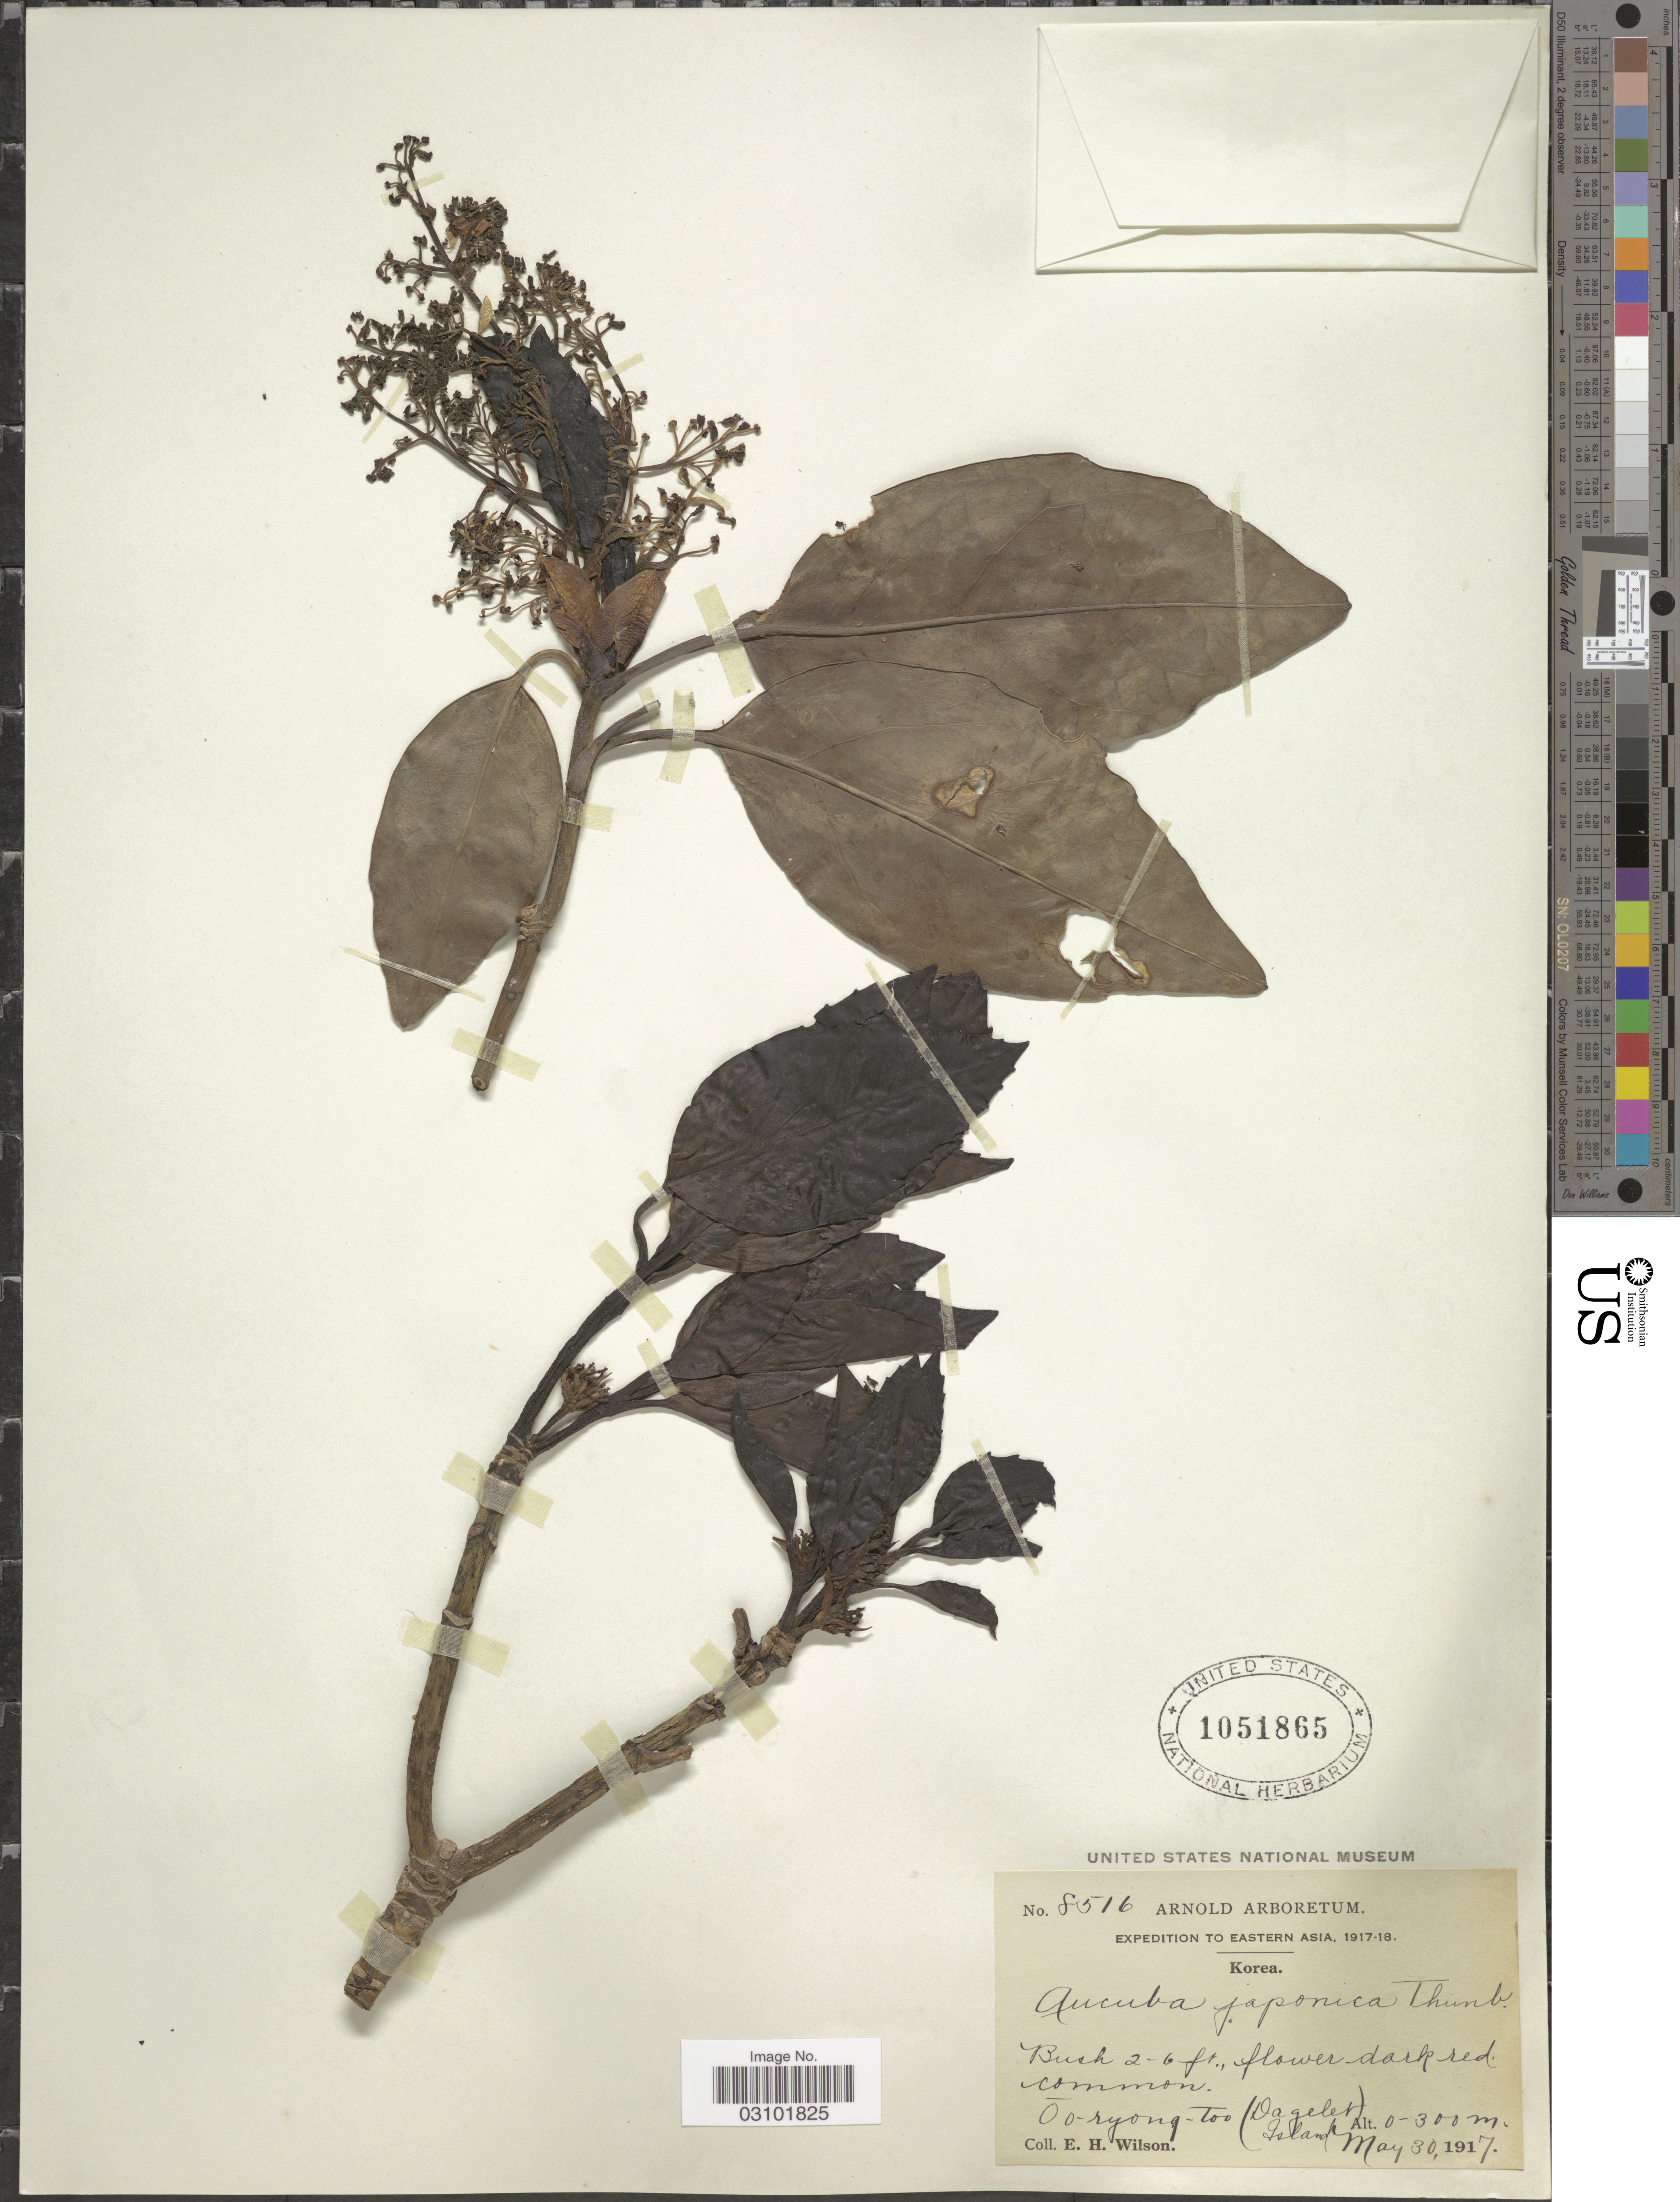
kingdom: Plantae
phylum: Tracheophyta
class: Magnoliopsida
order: Garryales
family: Garryaceae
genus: Aucuba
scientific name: Aucuba japonica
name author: Thunb.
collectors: E. Wilson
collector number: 8516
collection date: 1917-05-30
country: South Korea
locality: Eastern Asia. Korea. OO-ryong-Too (Dagelet Island).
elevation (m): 0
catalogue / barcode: US 1051865